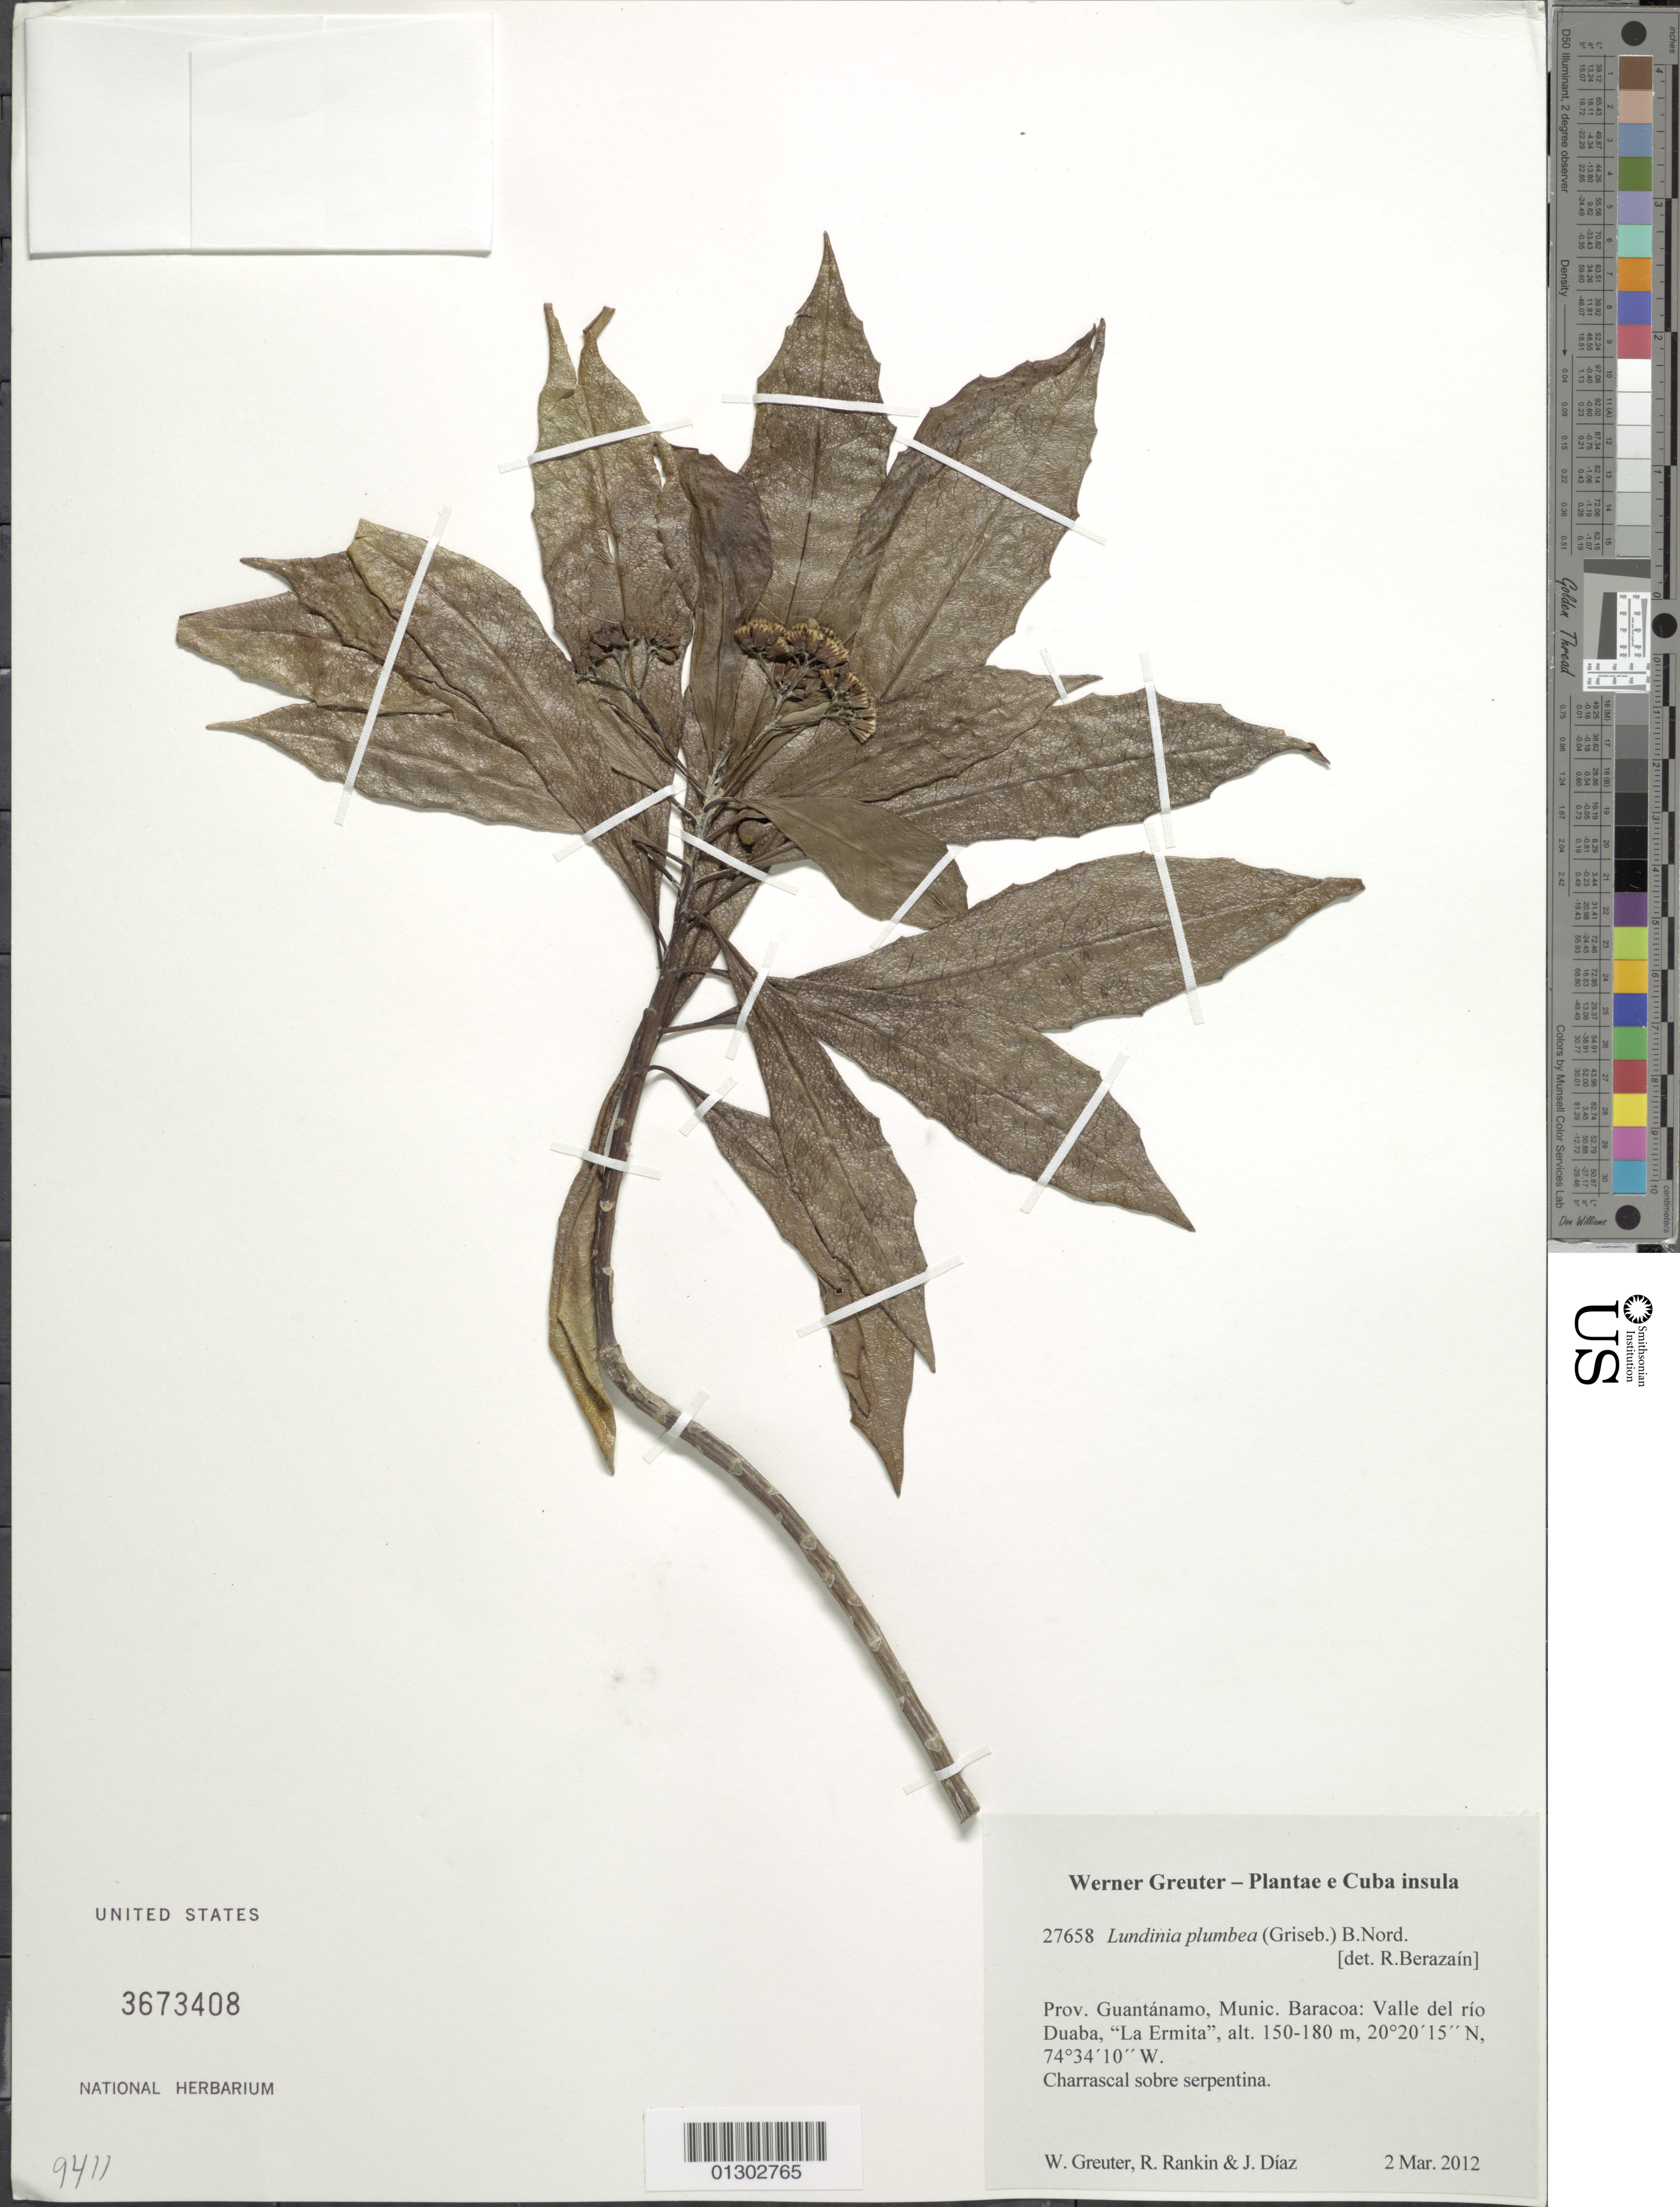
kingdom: Plantae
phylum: Tracheophyta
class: Magnoliopsida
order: Asterales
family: Asteraceae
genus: Senecio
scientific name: Senecio plumbeus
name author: Griseb.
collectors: W. R. Greuter, R. Rankin Rodriguez & J. Diaz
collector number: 27658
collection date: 2012-03-02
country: Cuba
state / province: Guantanamo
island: Cuba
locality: Munic. Baracoa, Valle del río Duaba, "La Ermita".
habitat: Charrascal sobre serpentina.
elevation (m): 150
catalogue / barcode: US 3673408